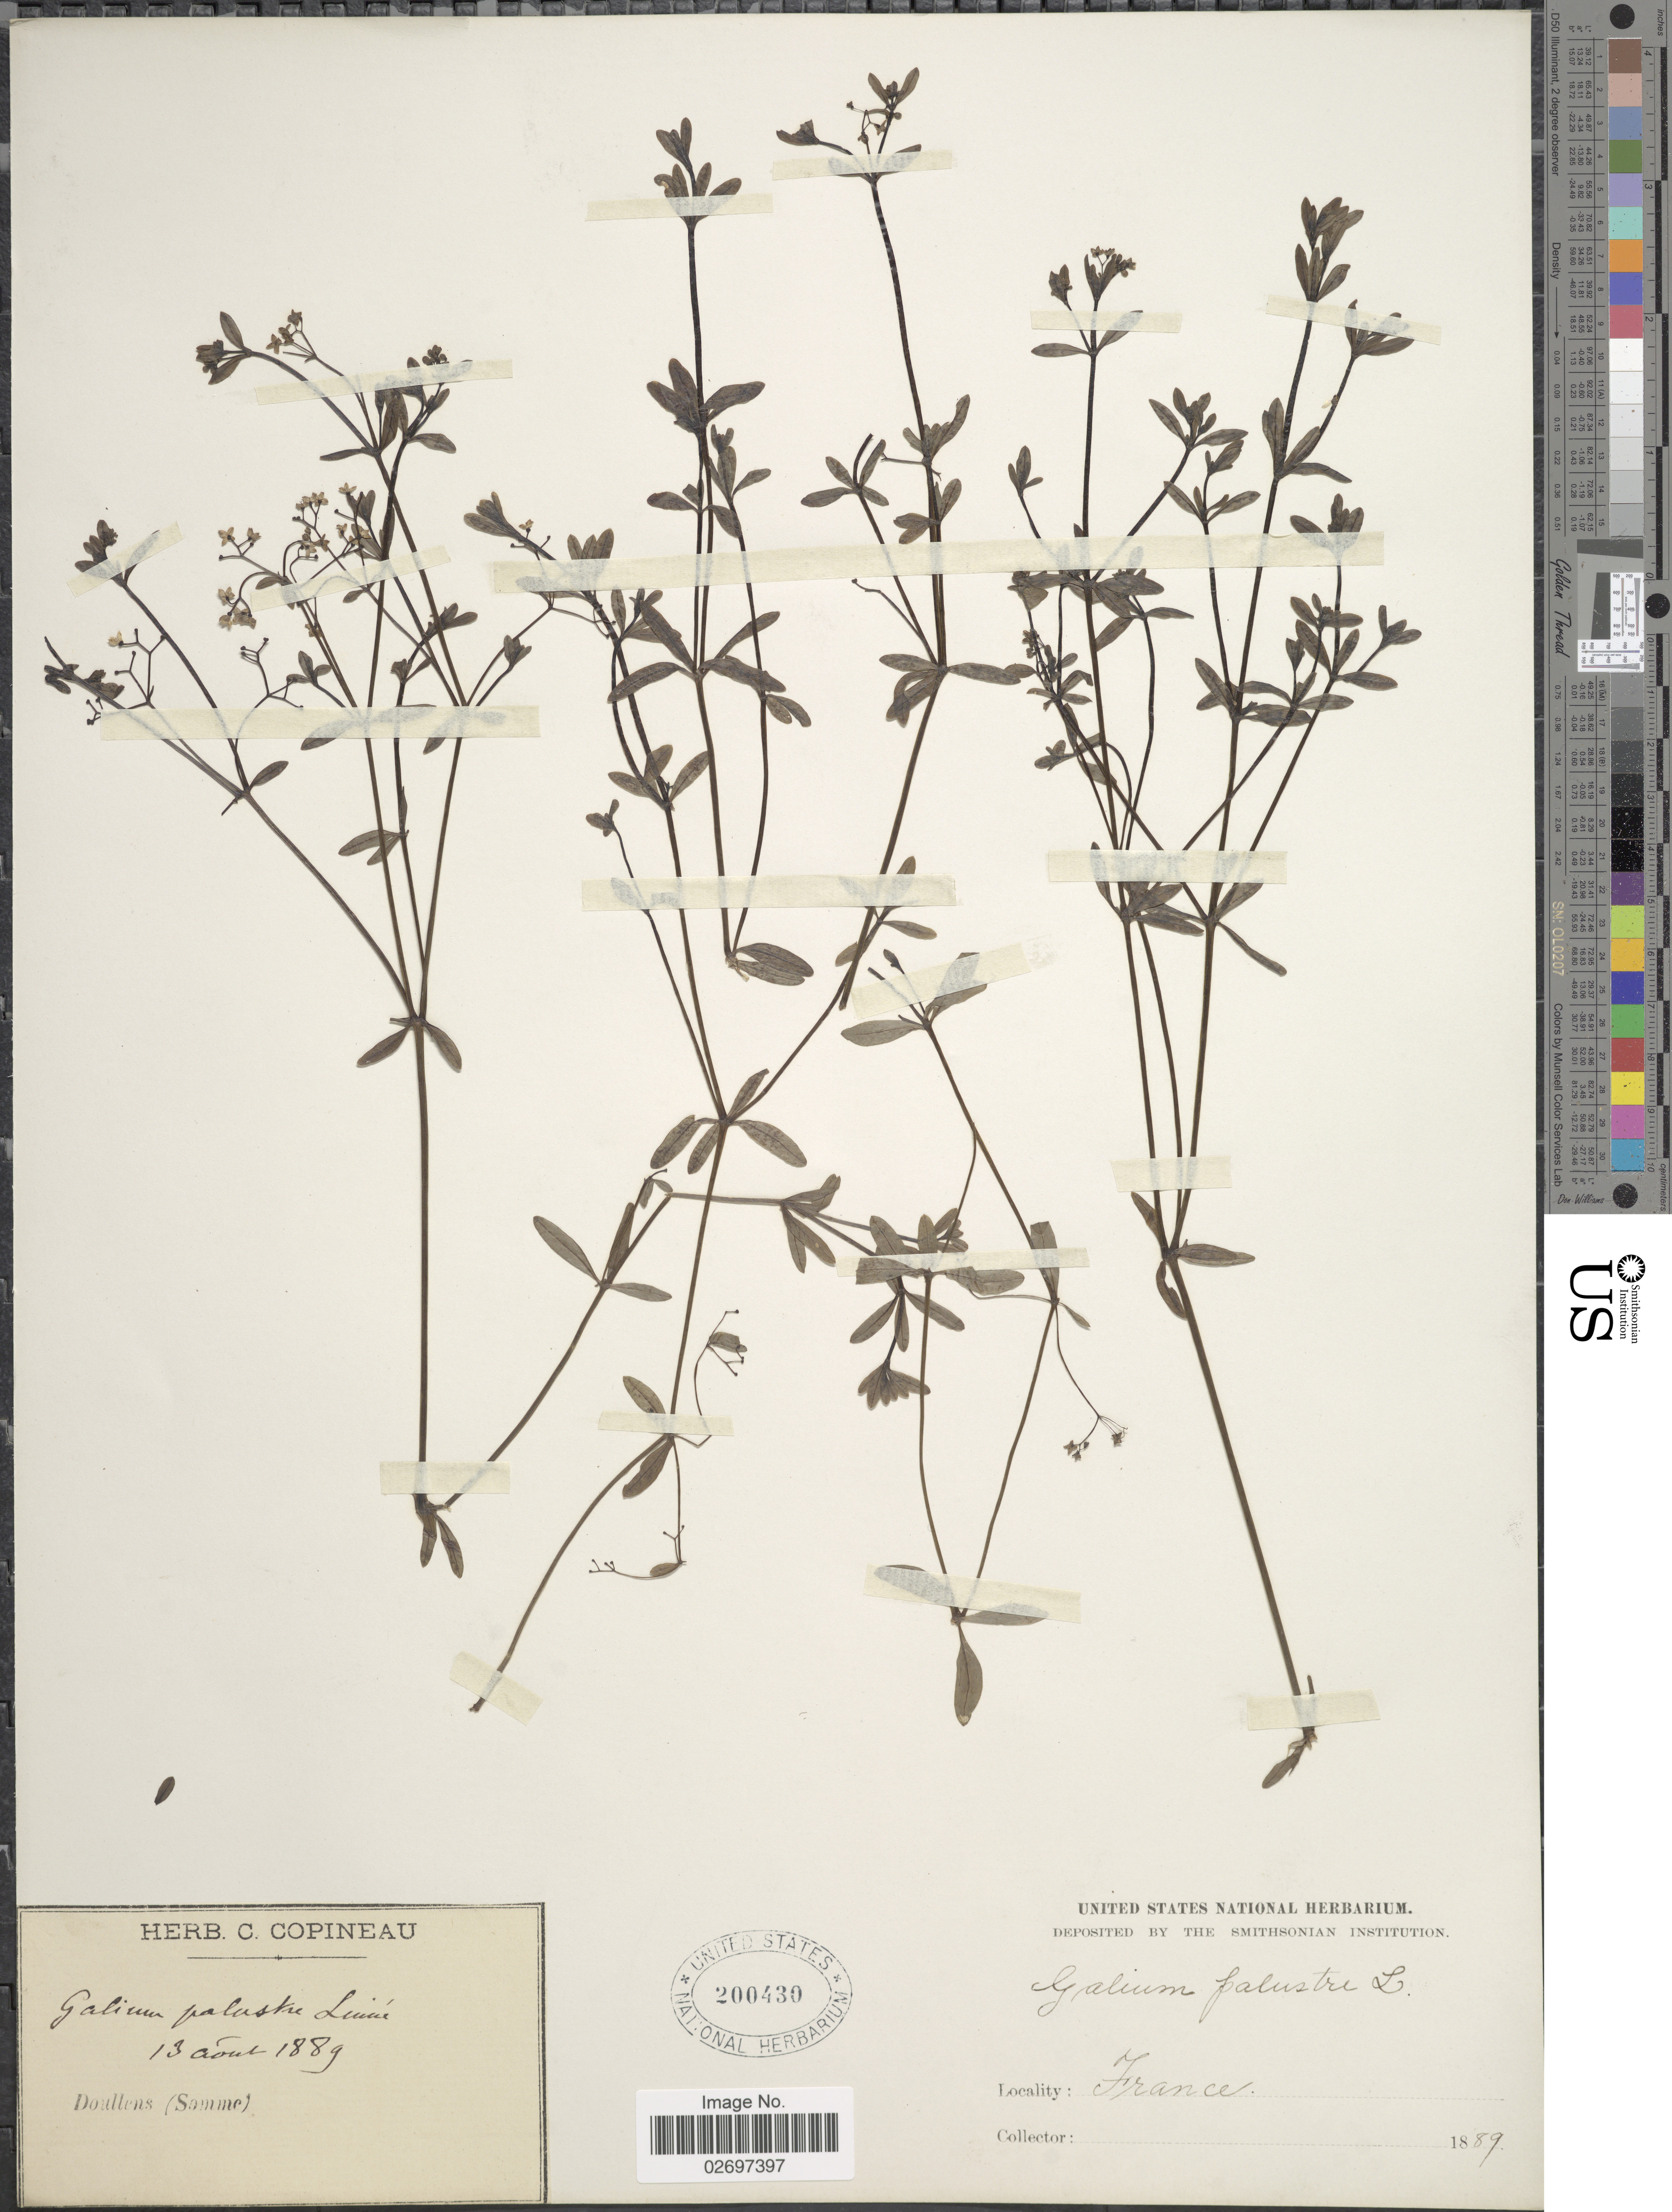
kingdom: Plantae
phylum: Tracheophyta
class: Magnoliopsida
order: Gentianales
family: Rubiaceae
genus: Galium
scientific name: Galium palustre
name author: L.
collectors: ex herb. C. Copineau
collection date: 1889-08-13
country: France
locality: Doullens (Somme)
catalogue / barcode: US 200430